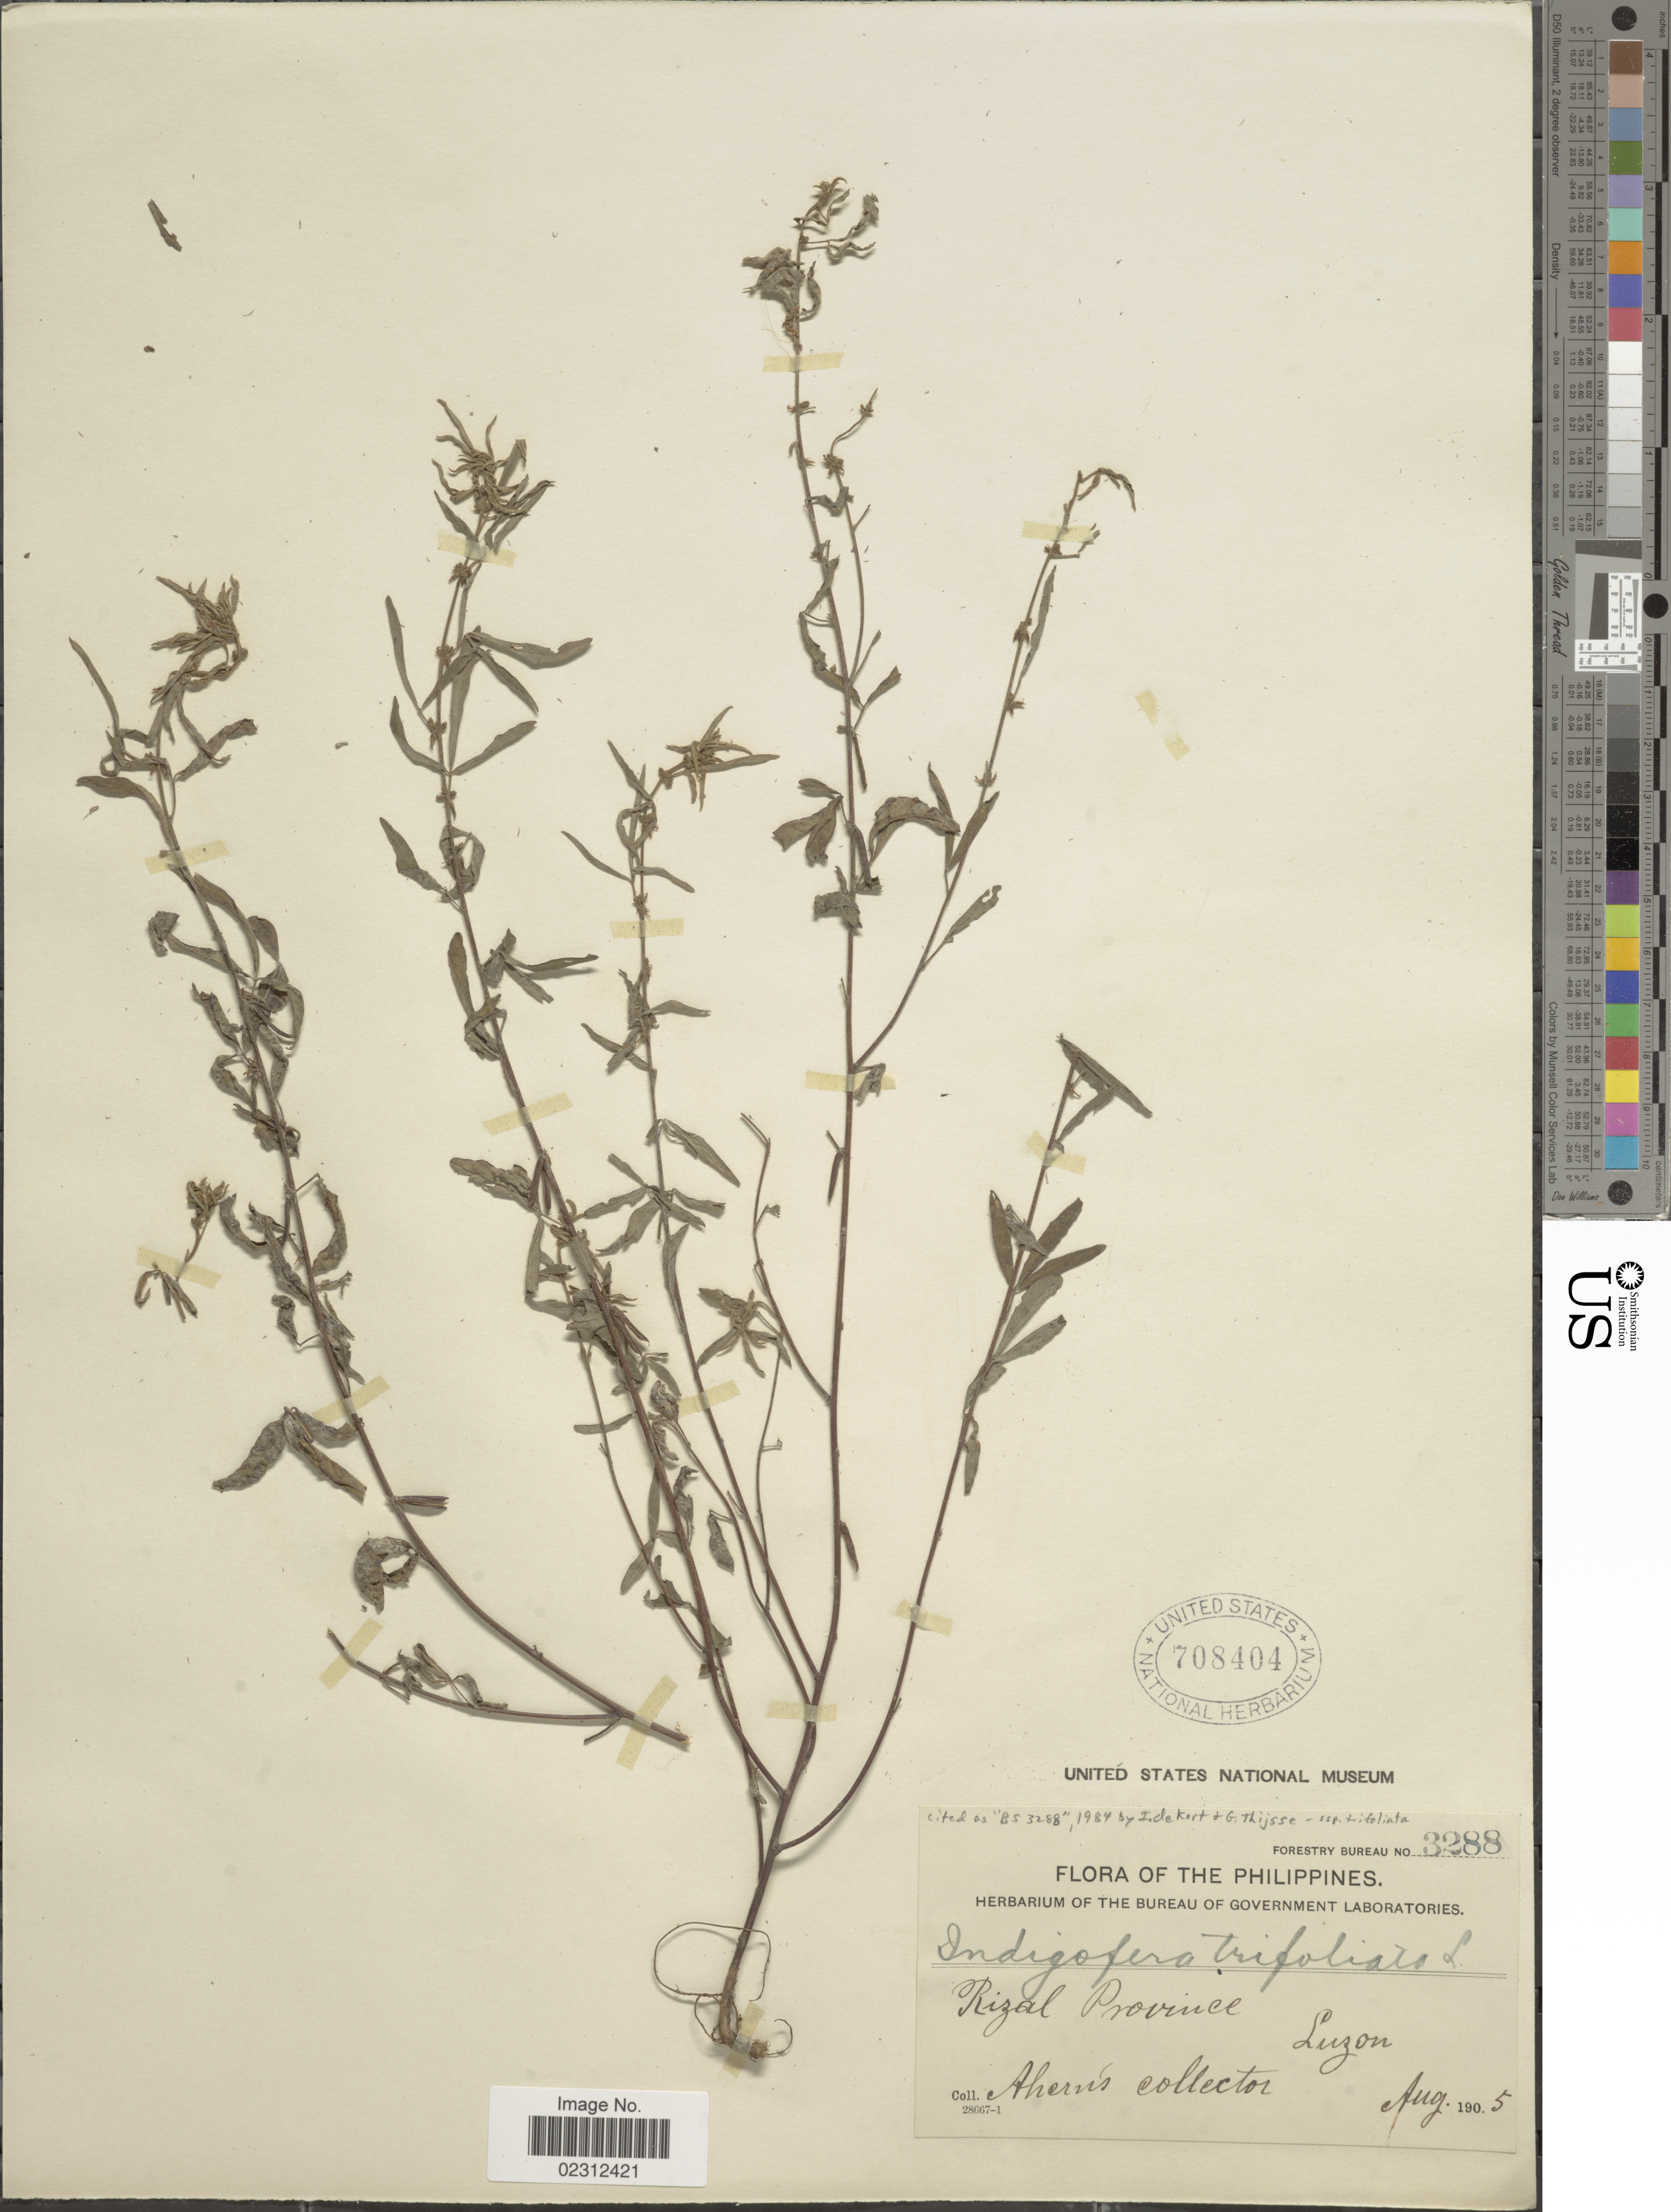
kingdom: Plantae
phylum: Tracheophyta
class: Magnoliopsida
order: Fabales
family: Fabaceae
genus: Indigofera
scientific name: Indigofera trifoliata subsp. trifoliata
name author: L.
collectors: Ahern's collector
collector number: Forestry Bureau 3288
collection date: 1905-08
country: Philippines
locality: Rizal Province, Luzon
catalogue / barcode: US 708404